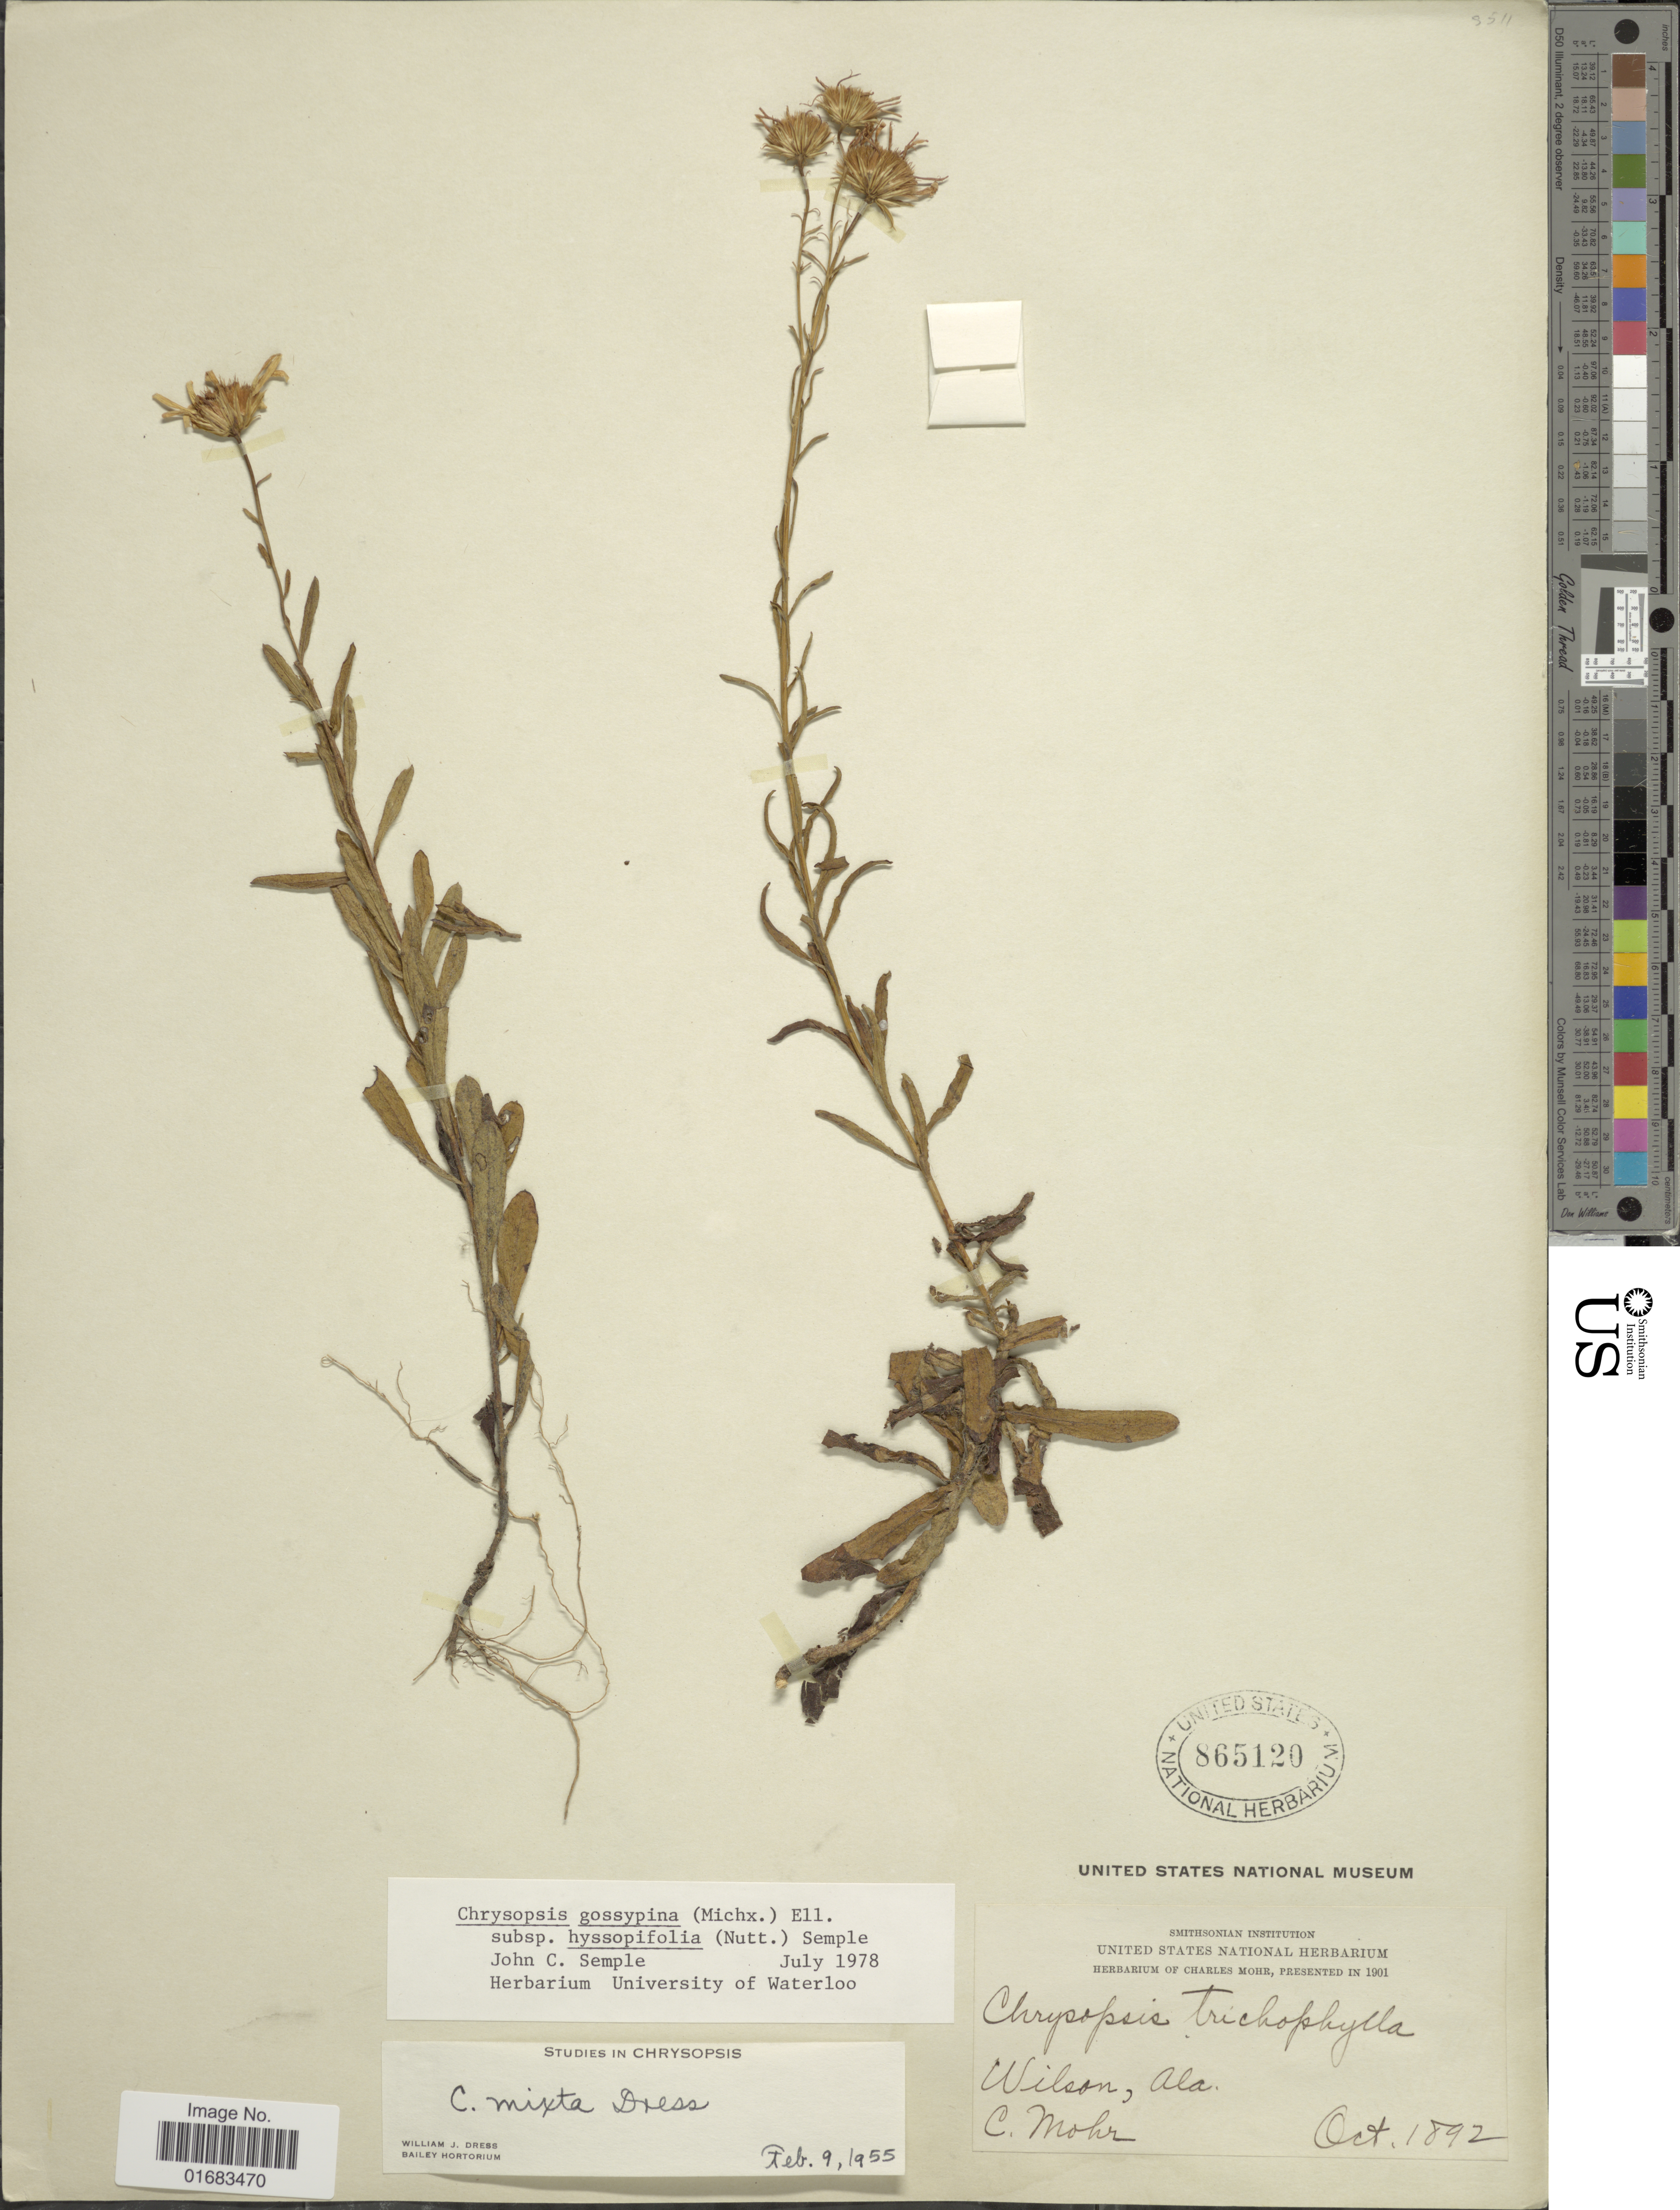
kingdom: Plantae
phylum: Tracheophyta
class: Magnoliopsida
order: Asterales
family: Asteraceae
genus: Chrysopsis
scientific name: Chrysopsis gossypina subsp. hyssopifolia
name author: (Nutt.) Semple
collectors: C. T. Mohr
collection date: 1892-10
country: United States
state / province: Alabama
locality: Wilson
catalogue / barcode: US 865120